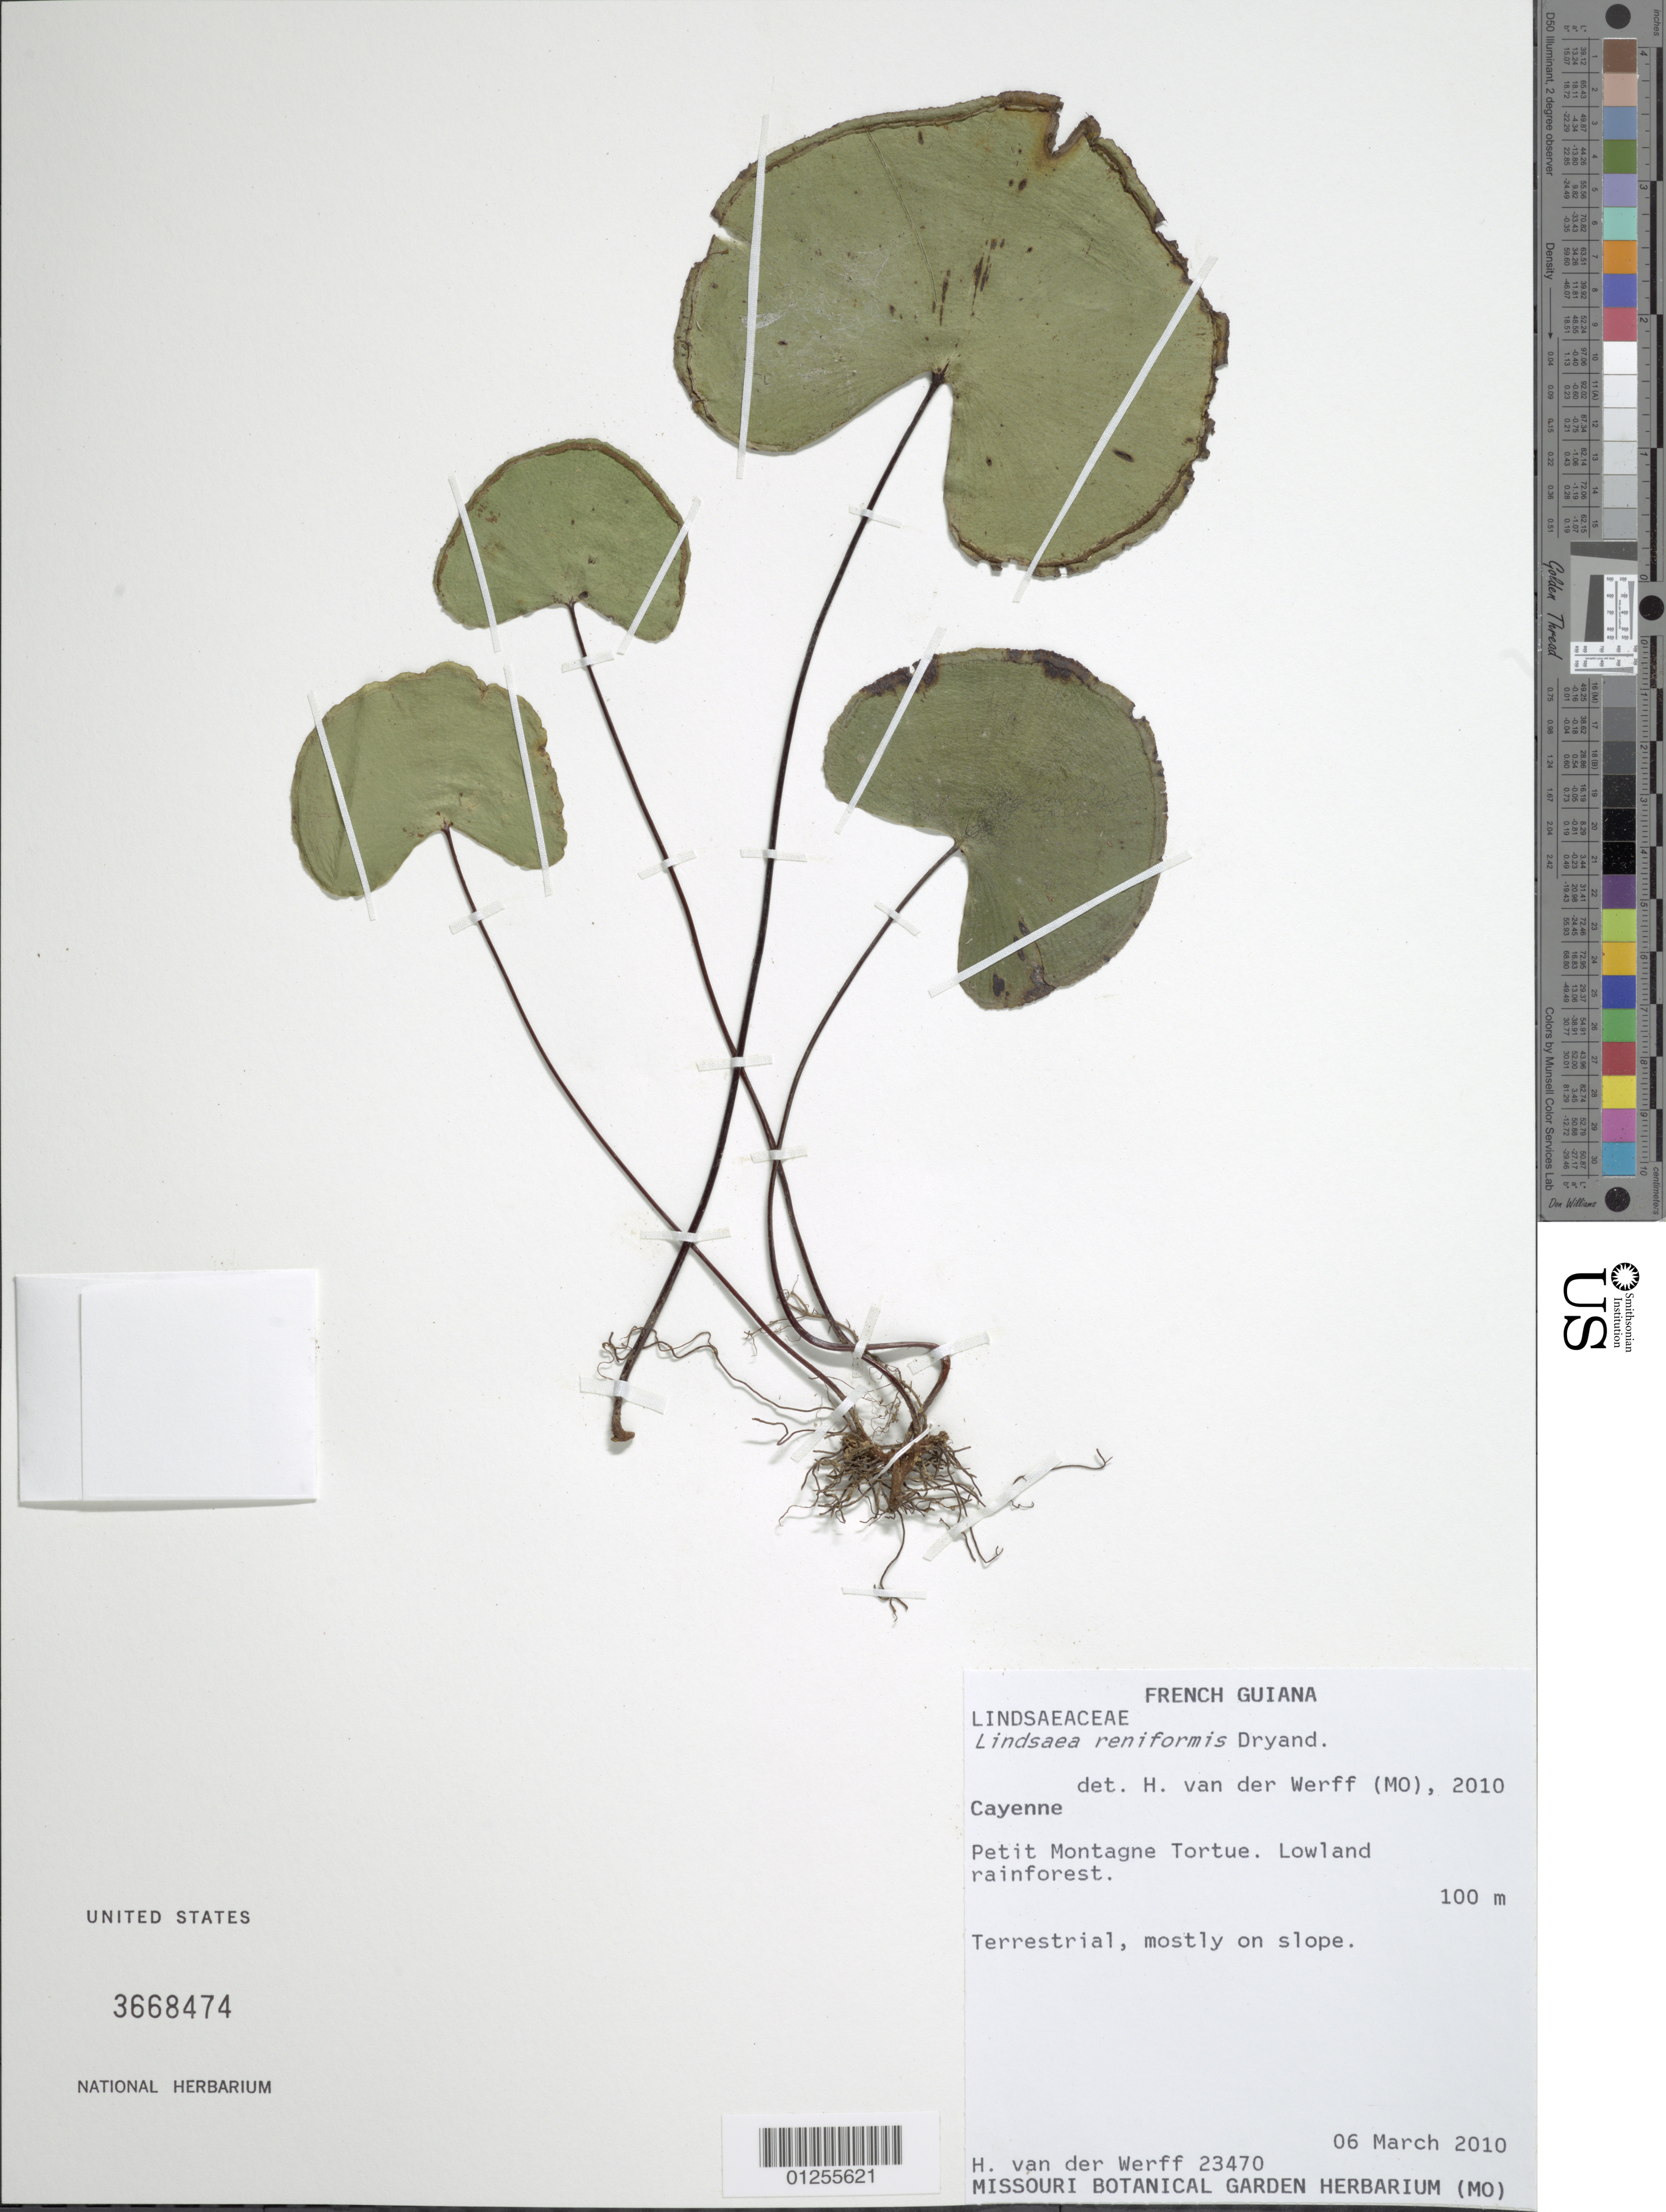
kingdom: Plantae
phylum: Tracheophyta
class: Polypodiopsida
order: Polypodiales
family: Lindsaeaceae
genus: Lindsaea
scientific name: Lindsaea reniformis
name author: Dryand.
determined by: van der Werff, H., (MO), Missouri Botanical Garden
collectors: H. van der Werff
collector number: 23470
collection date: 2010-03-06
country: French Guiana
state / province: Cayenne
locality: Petit Montagne Tortue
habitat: Terrestrial, mostly on slope. Lowland rainforest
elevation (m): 100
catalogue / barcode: US 3668474